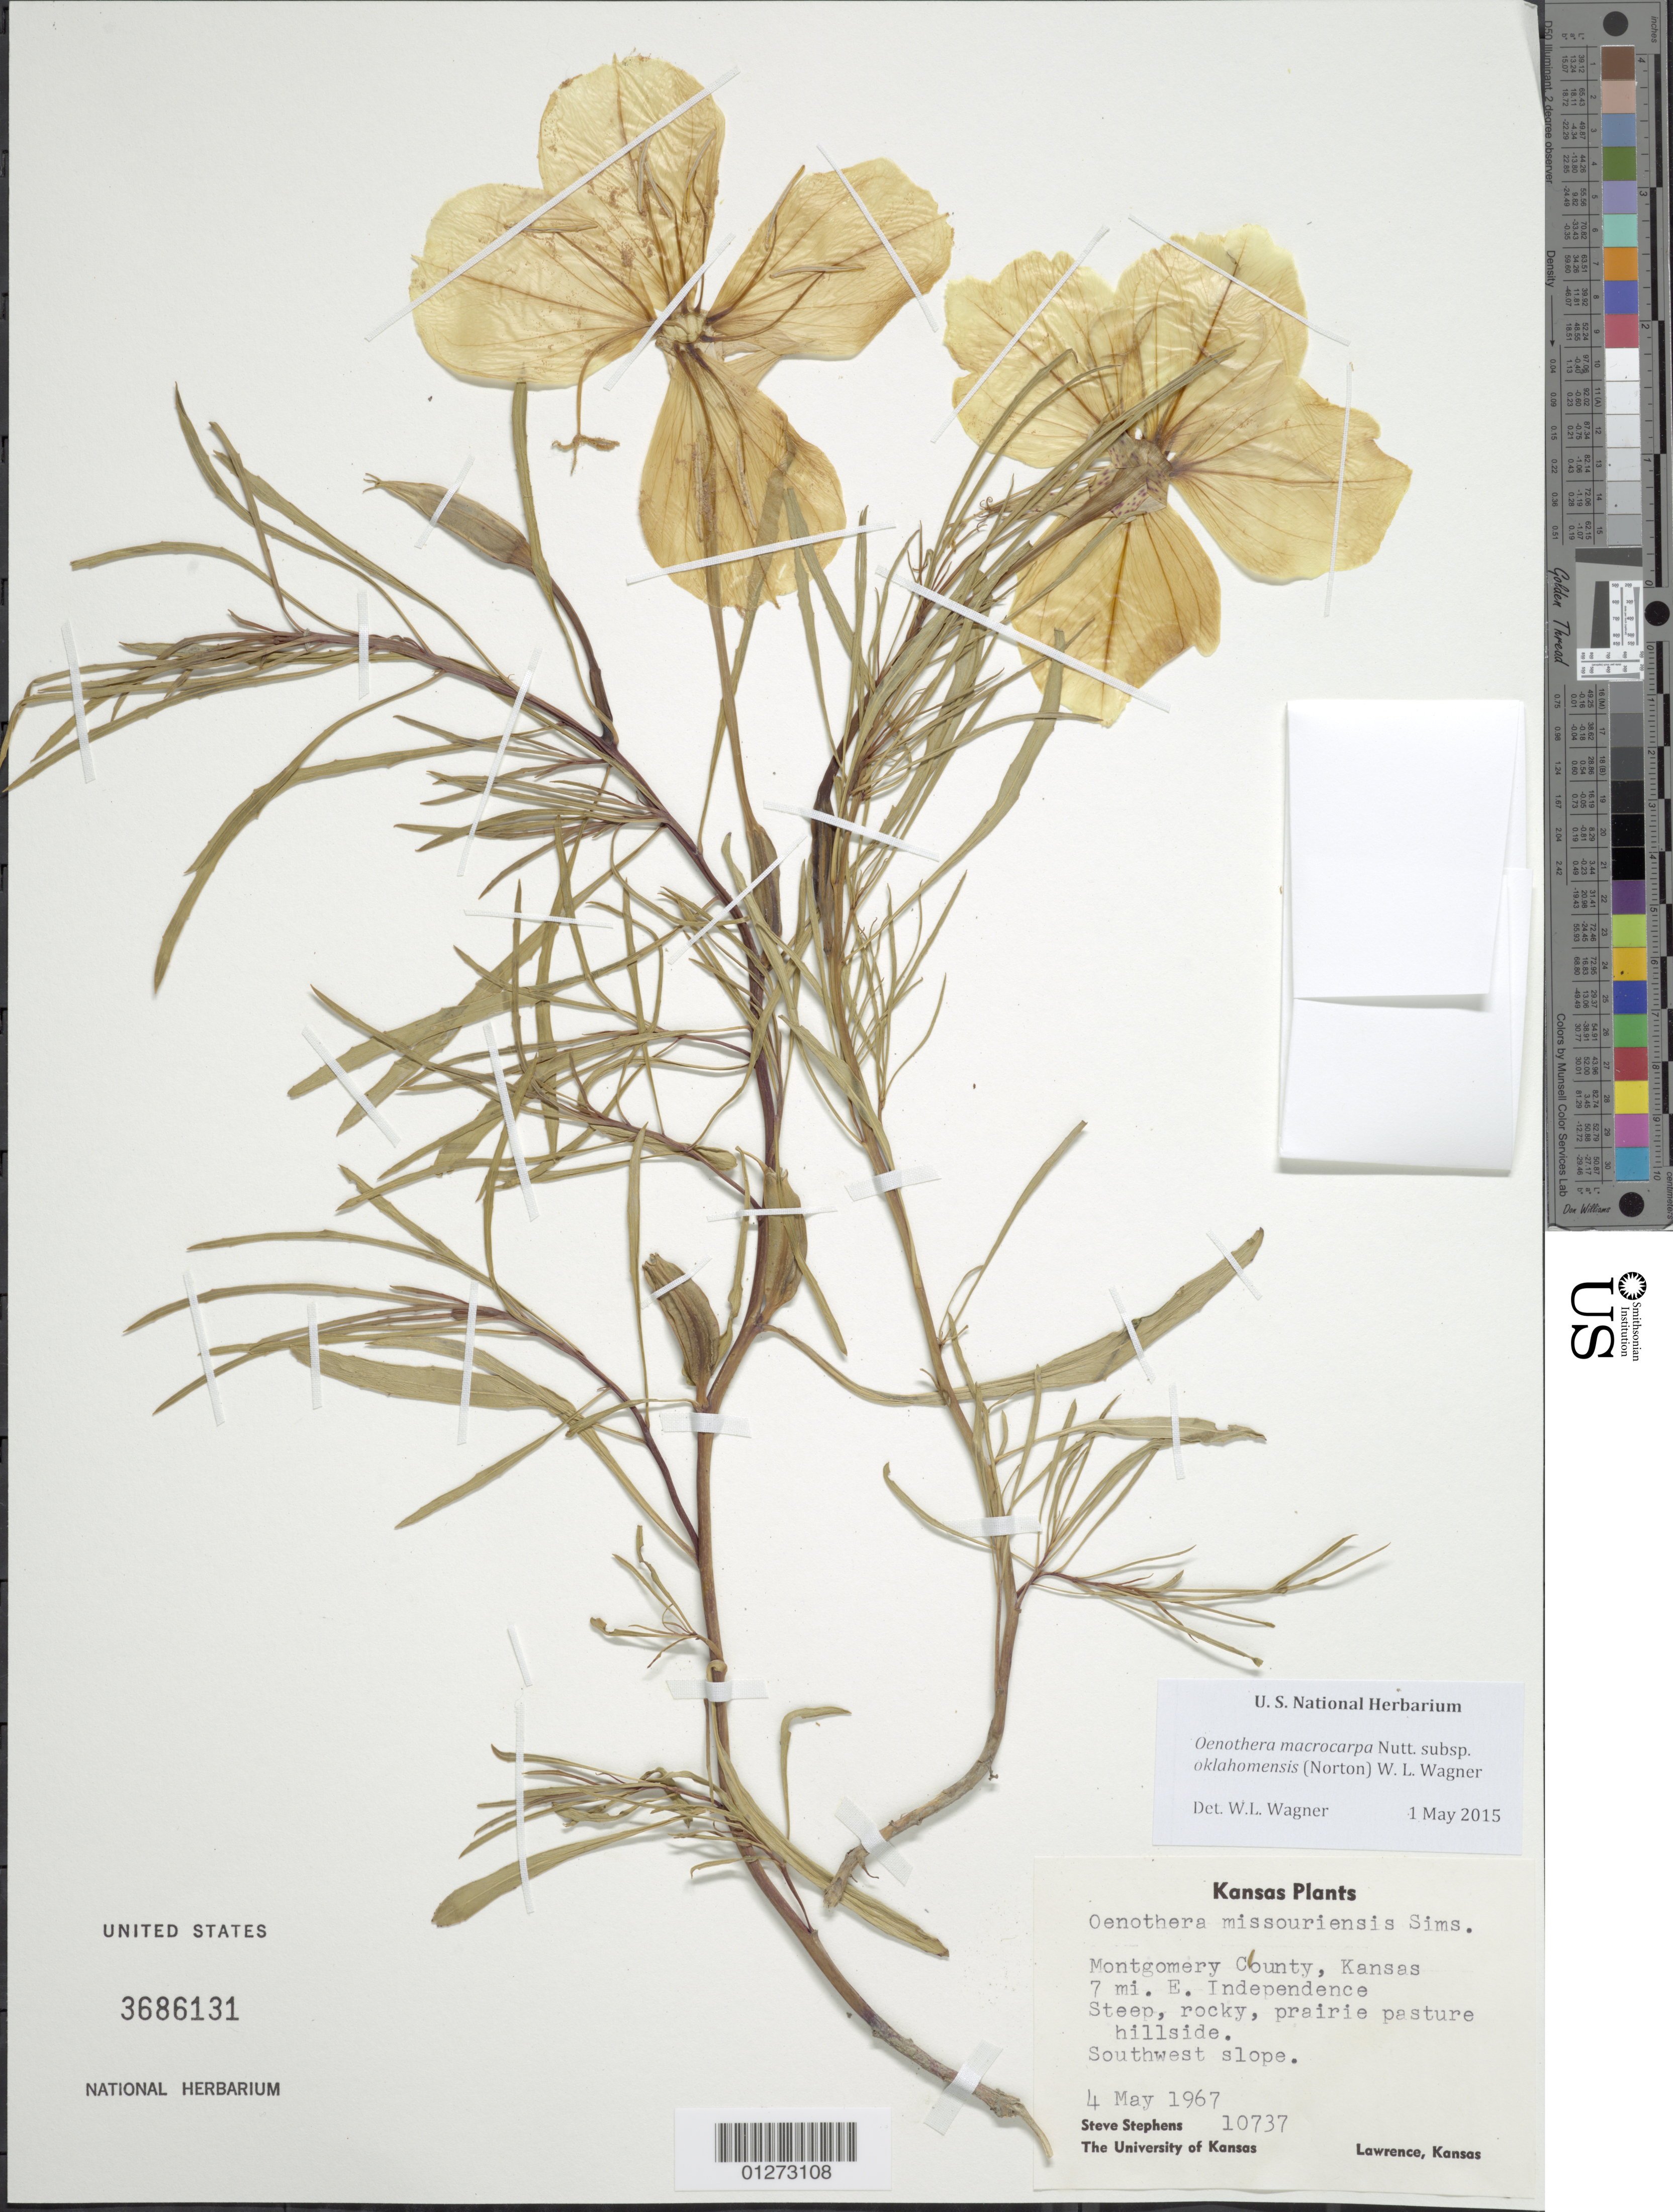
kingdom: Plantae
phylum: Tracheophyta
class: Magnoliopsida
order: Myrtales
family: Onagraceae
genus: Oenothera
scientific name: Oenothera macrocarpa subsp. oklahomensis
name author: (Norton) W.L. Wagner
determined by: Wagner, W. L., (BOT), Smithsonian Institution - National Museum of Natural History (UNITED STATES)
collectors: S. Stephens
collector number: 10737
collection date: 1967-05-04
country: United States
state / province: Kansas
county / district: Montgomery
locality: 7 mi. E Independence.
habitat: Steep, rocky, prairie pasture hillside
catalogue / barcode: US 3686131